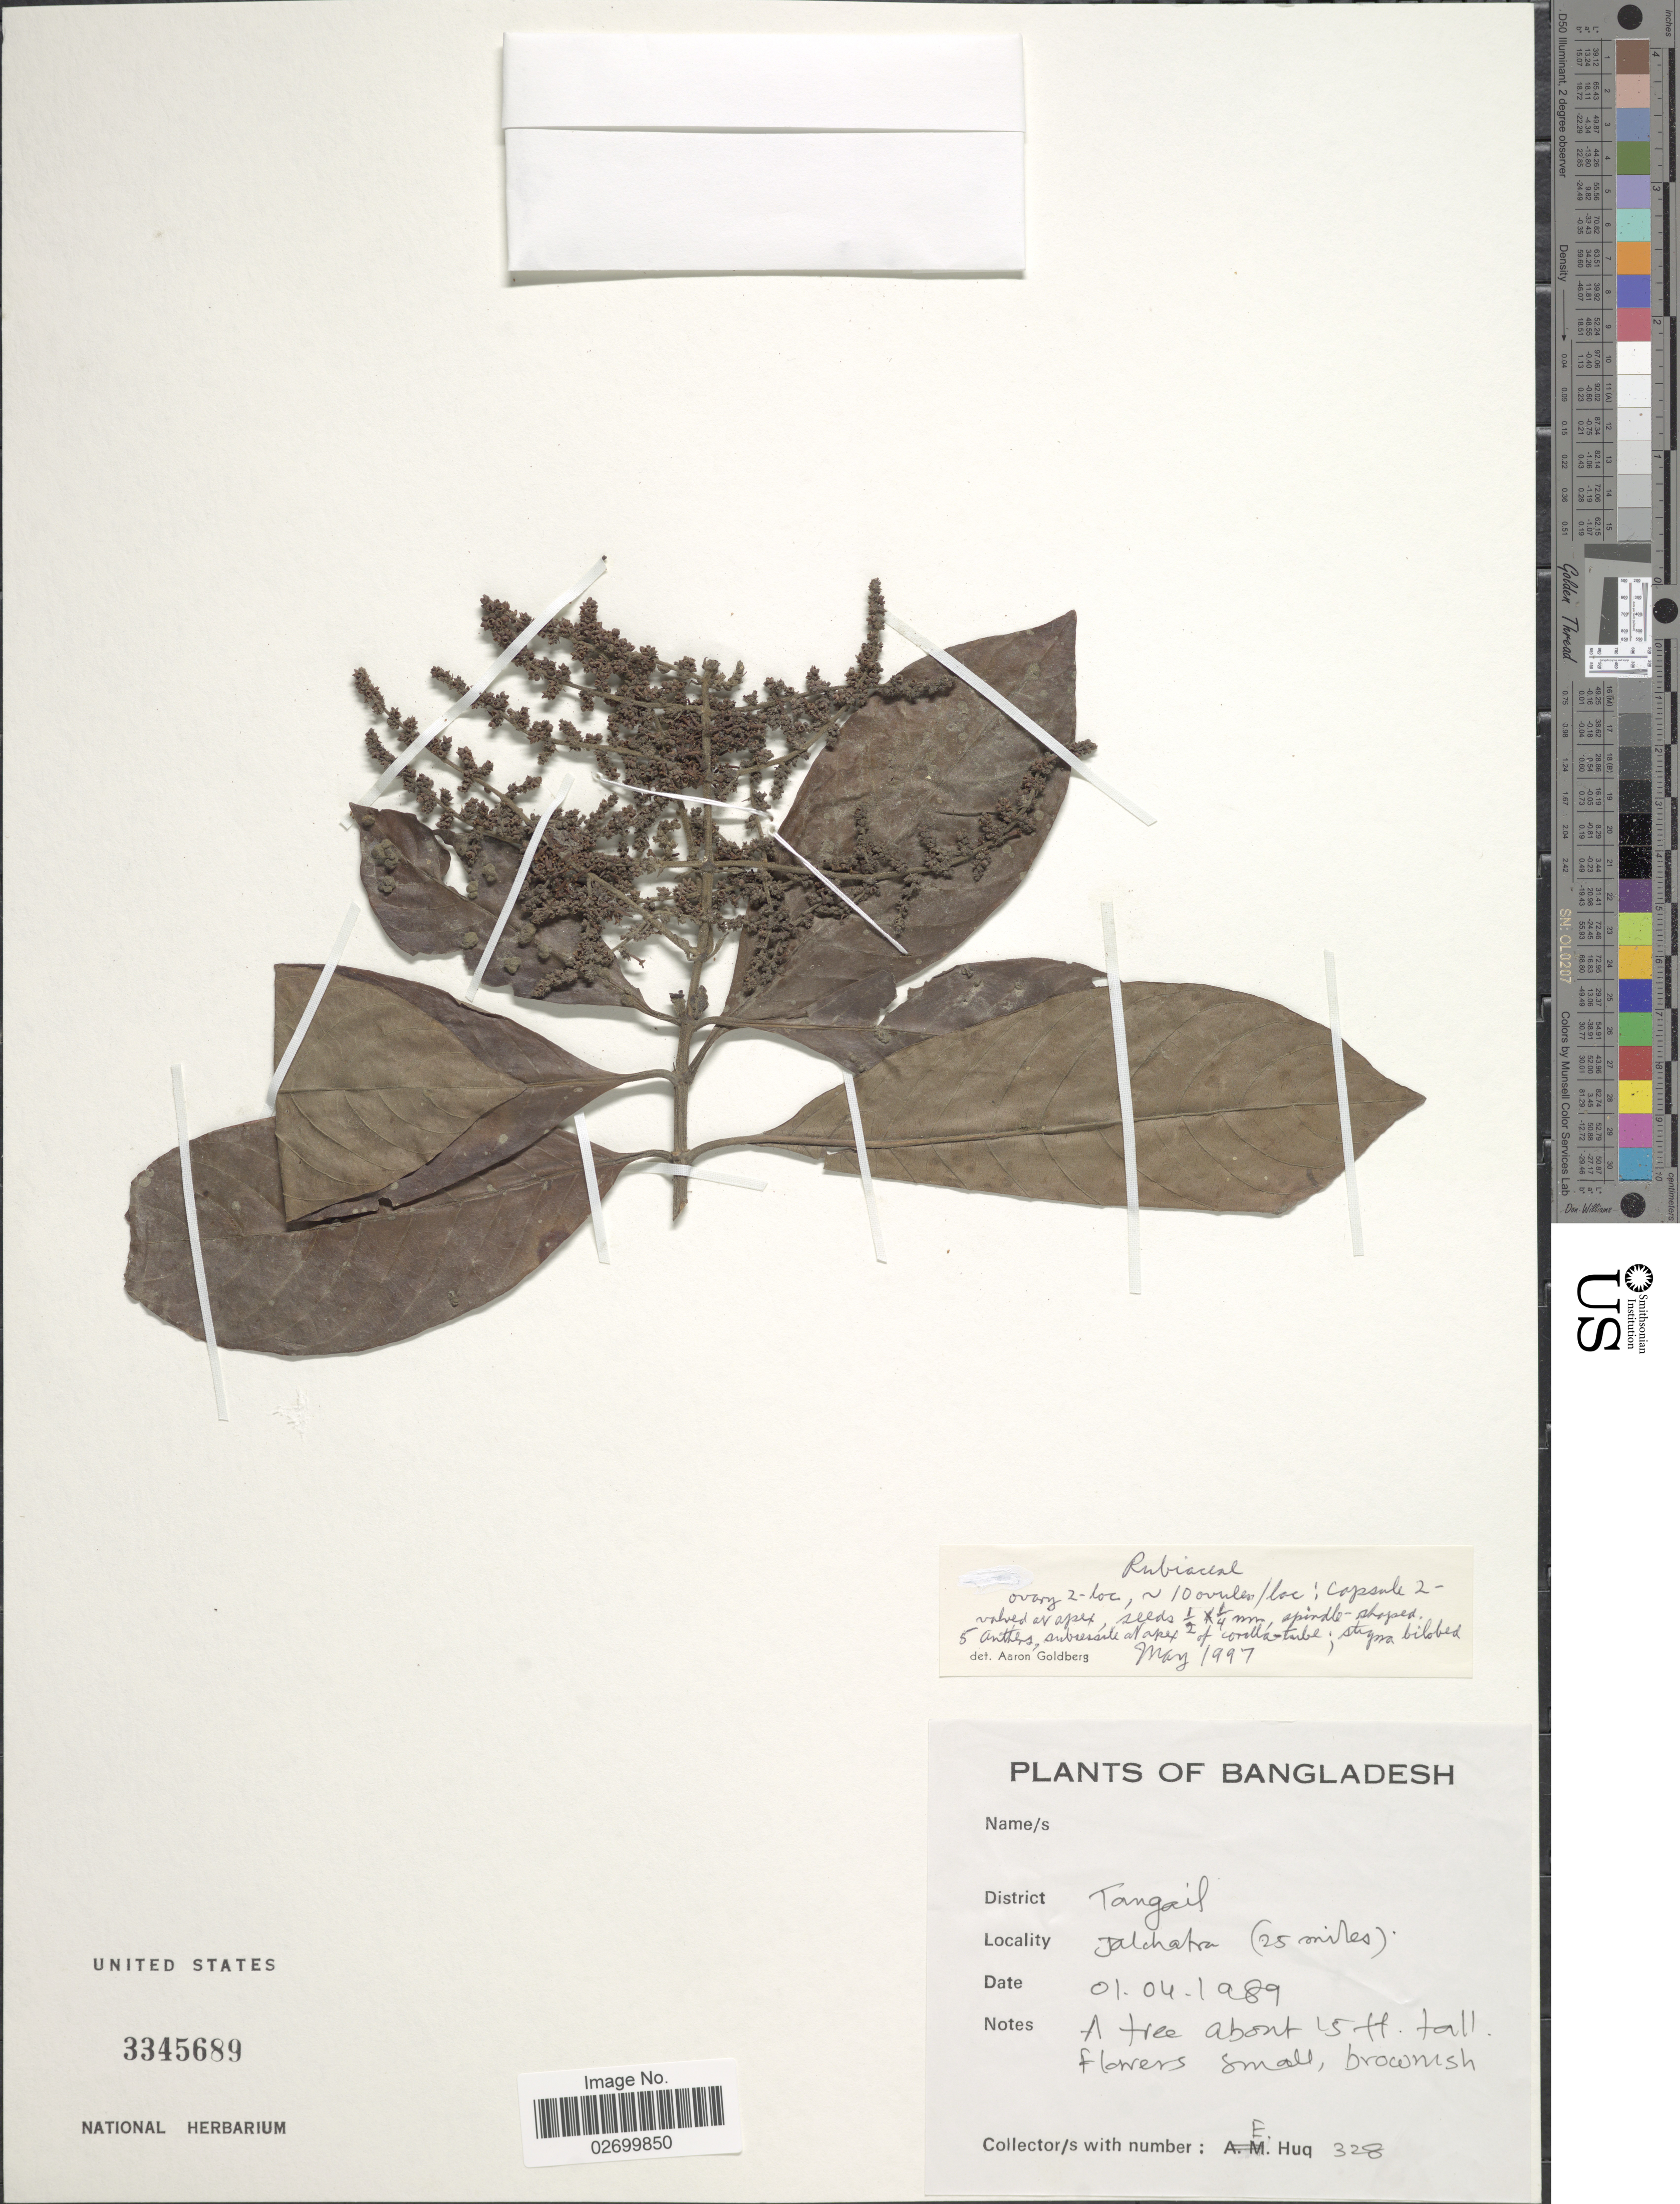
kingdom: Plantae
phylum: Tracheophyta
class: Magnoliopsida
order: Gentianales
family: Rubiaceae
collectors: E. Huq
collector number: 328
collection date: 1989-04-01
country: Bangladesh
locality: District Tangail. Jalchatra (25 miles)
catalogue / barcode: US 3345689